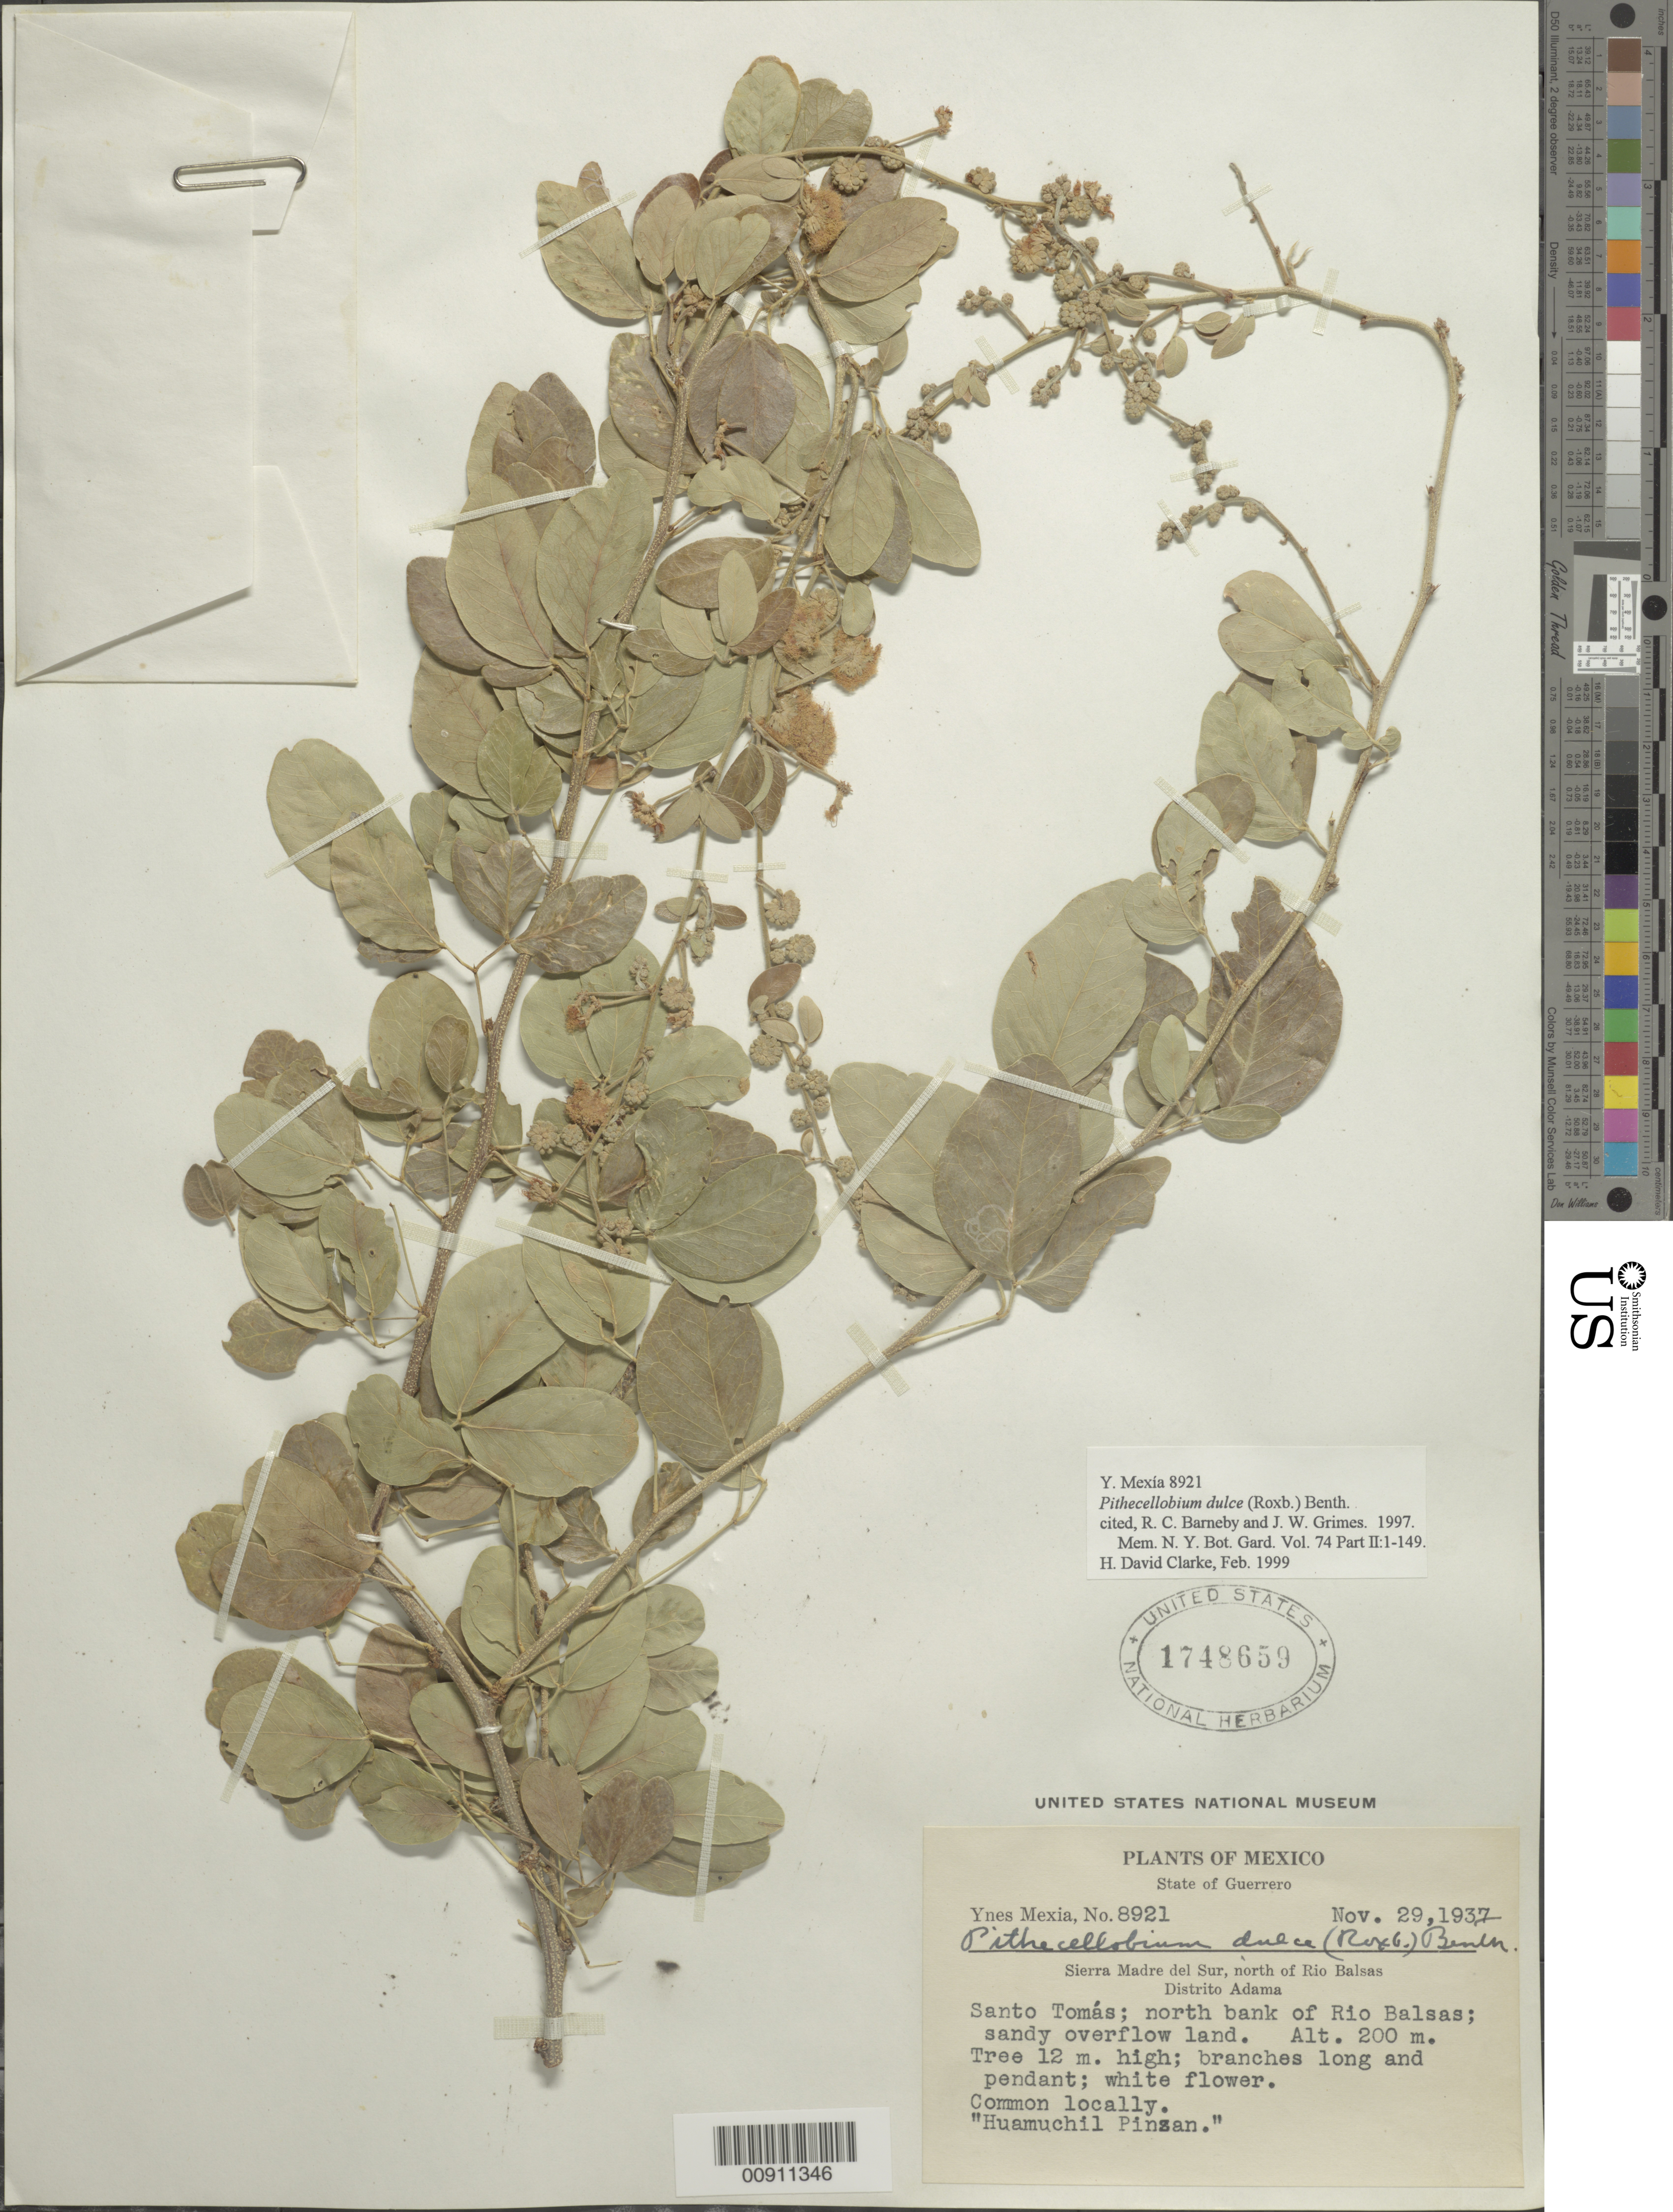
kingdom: Plantae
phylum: Tracheophyta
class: Magnoliopsida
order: Fabales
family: Fabaceae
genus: Pithecellobium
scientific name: Pithecellobium dulce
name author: (Roxb.) Benth.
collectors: Y. Mexia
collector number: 8921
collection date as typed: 29 Nov 1937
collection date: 1937-11-29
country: Mexico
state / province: Guerrero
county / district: Adama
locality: Santo Tomás; north bank of Río Balsas. Sierra Madre del Sur. State of Guerrero.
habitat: Sandy overflow land.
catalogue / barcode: US 1748659